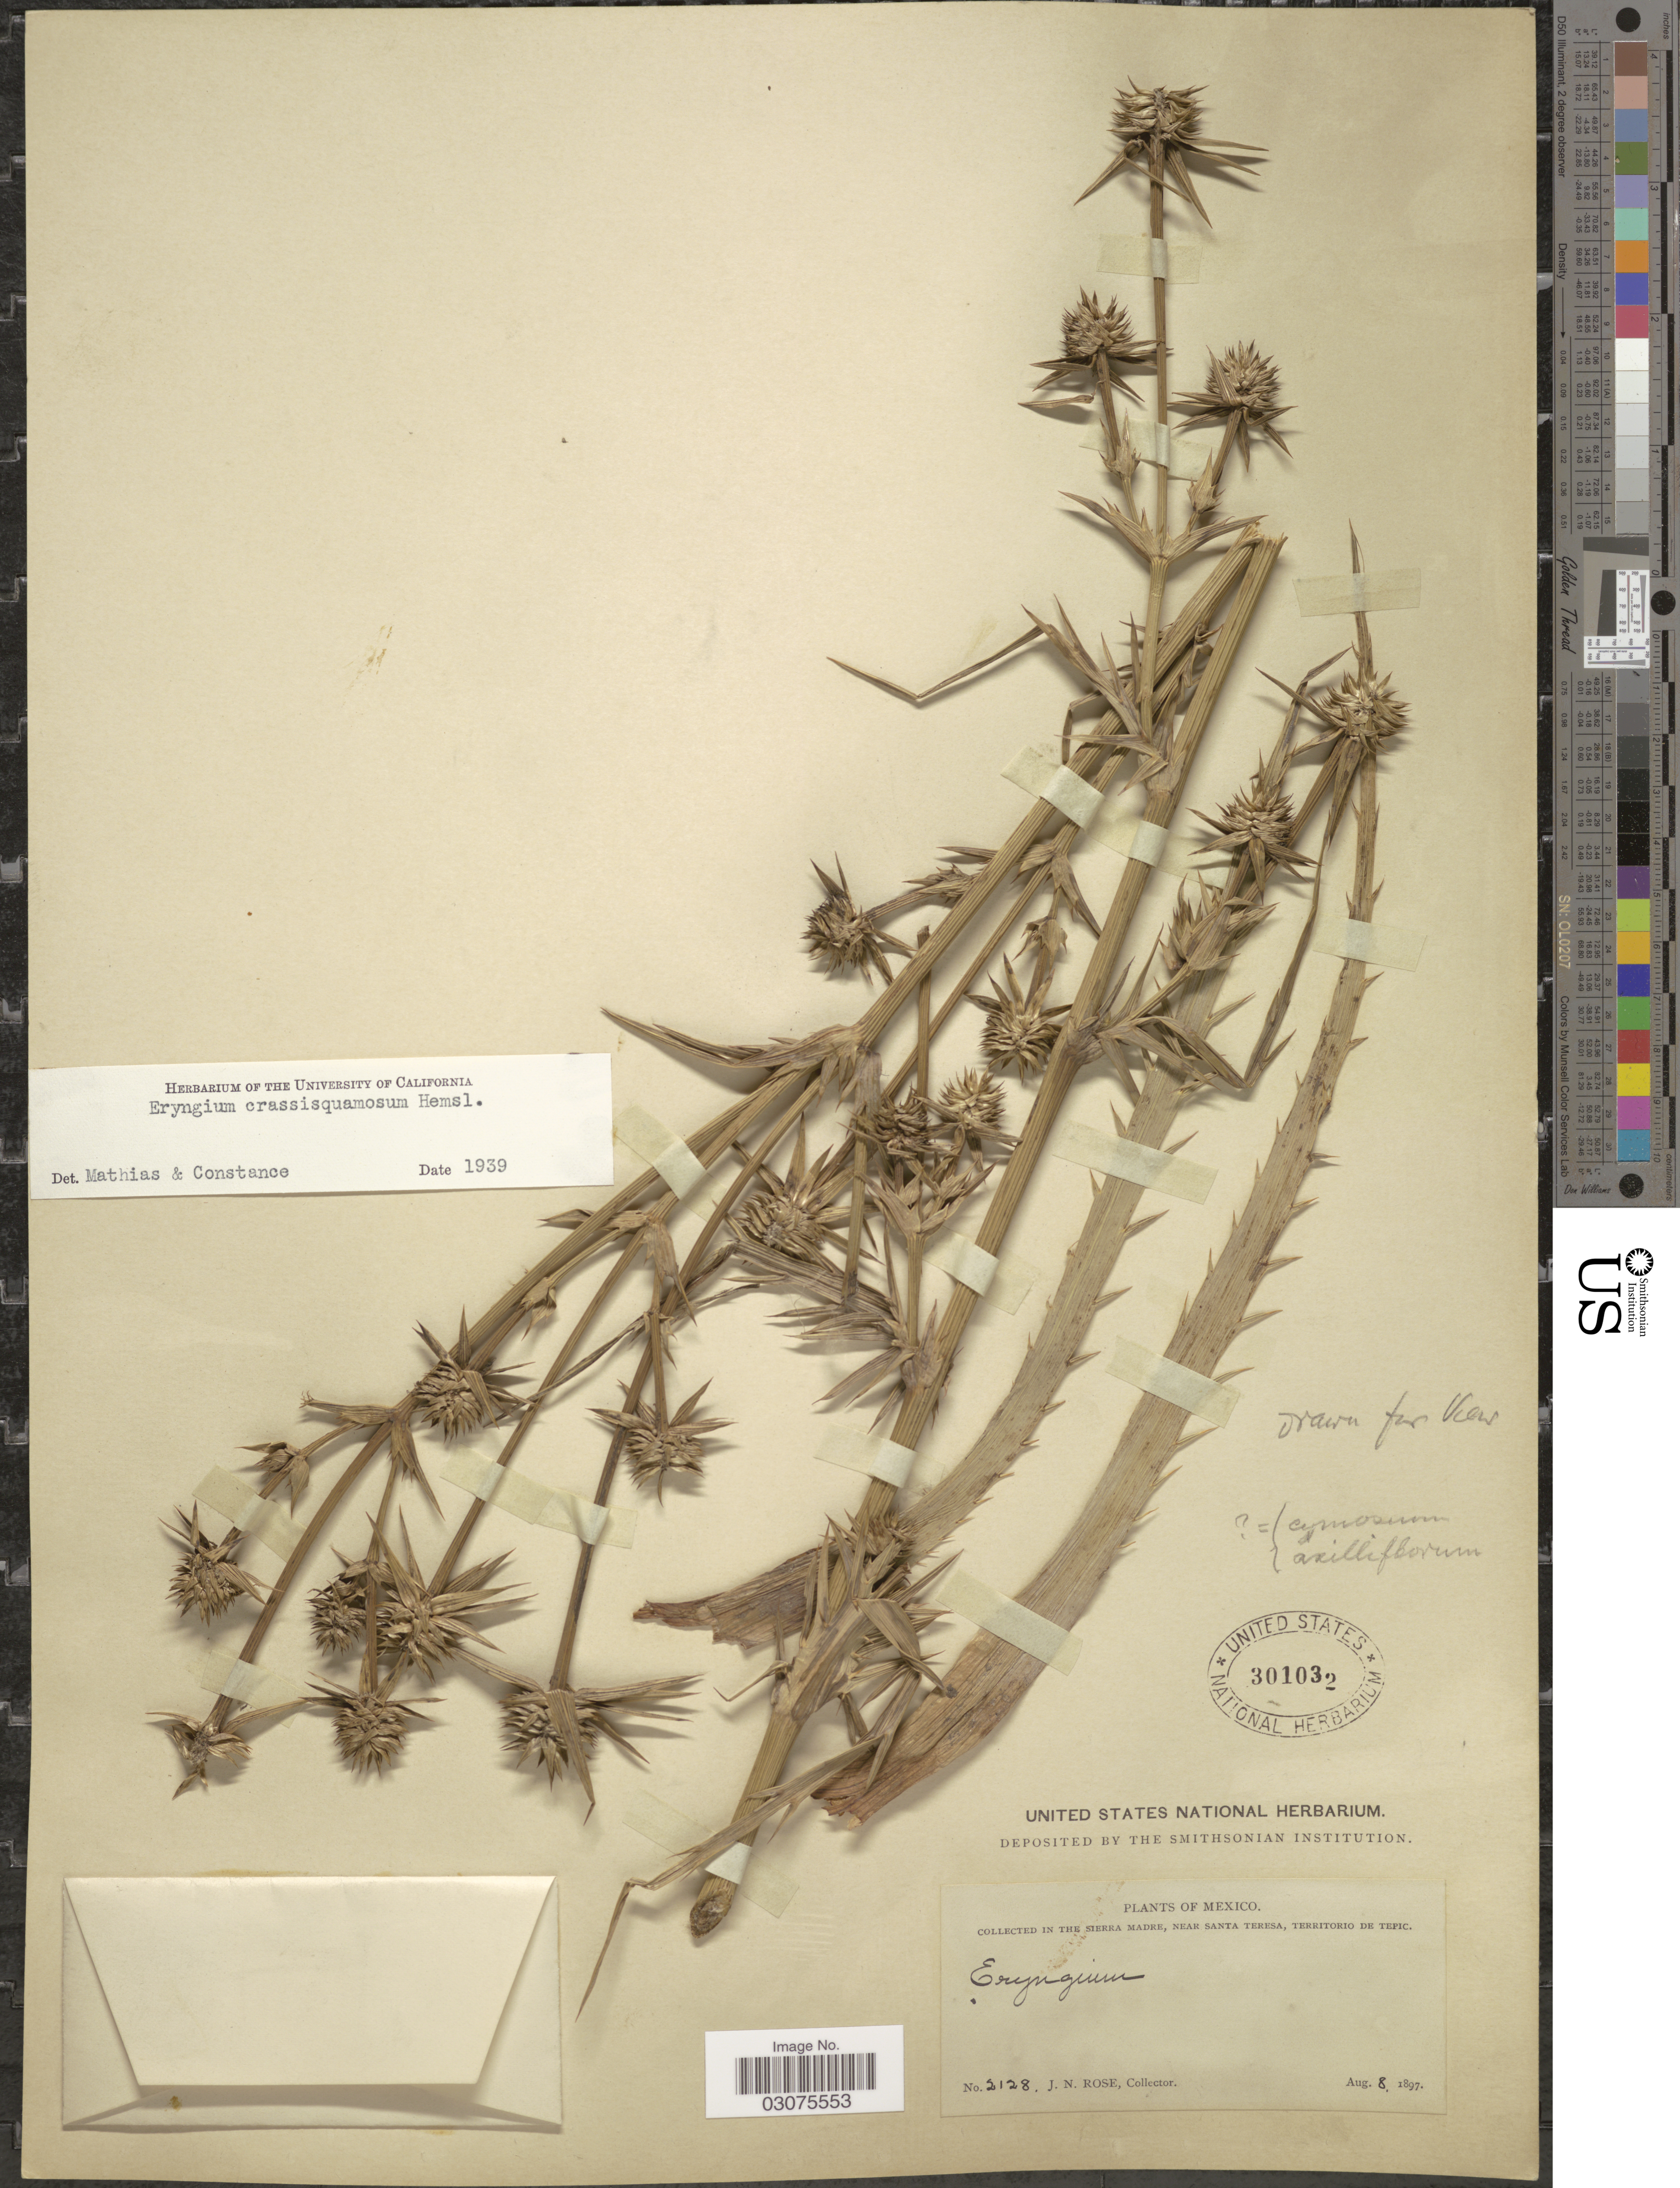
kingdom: Plantae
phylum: Tracheophyta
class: Magnoliopsida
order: Apiales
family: Apiaceae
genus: Eryngium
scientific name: Eryngium crassisquamosum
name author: Hemsl.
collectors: J. N. Rose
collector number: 2128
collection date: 1897-08-08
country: Mexico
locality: In the Sierra Madre, Near Santa Teresa, Territorio de Tepic.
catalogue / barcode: US 301032